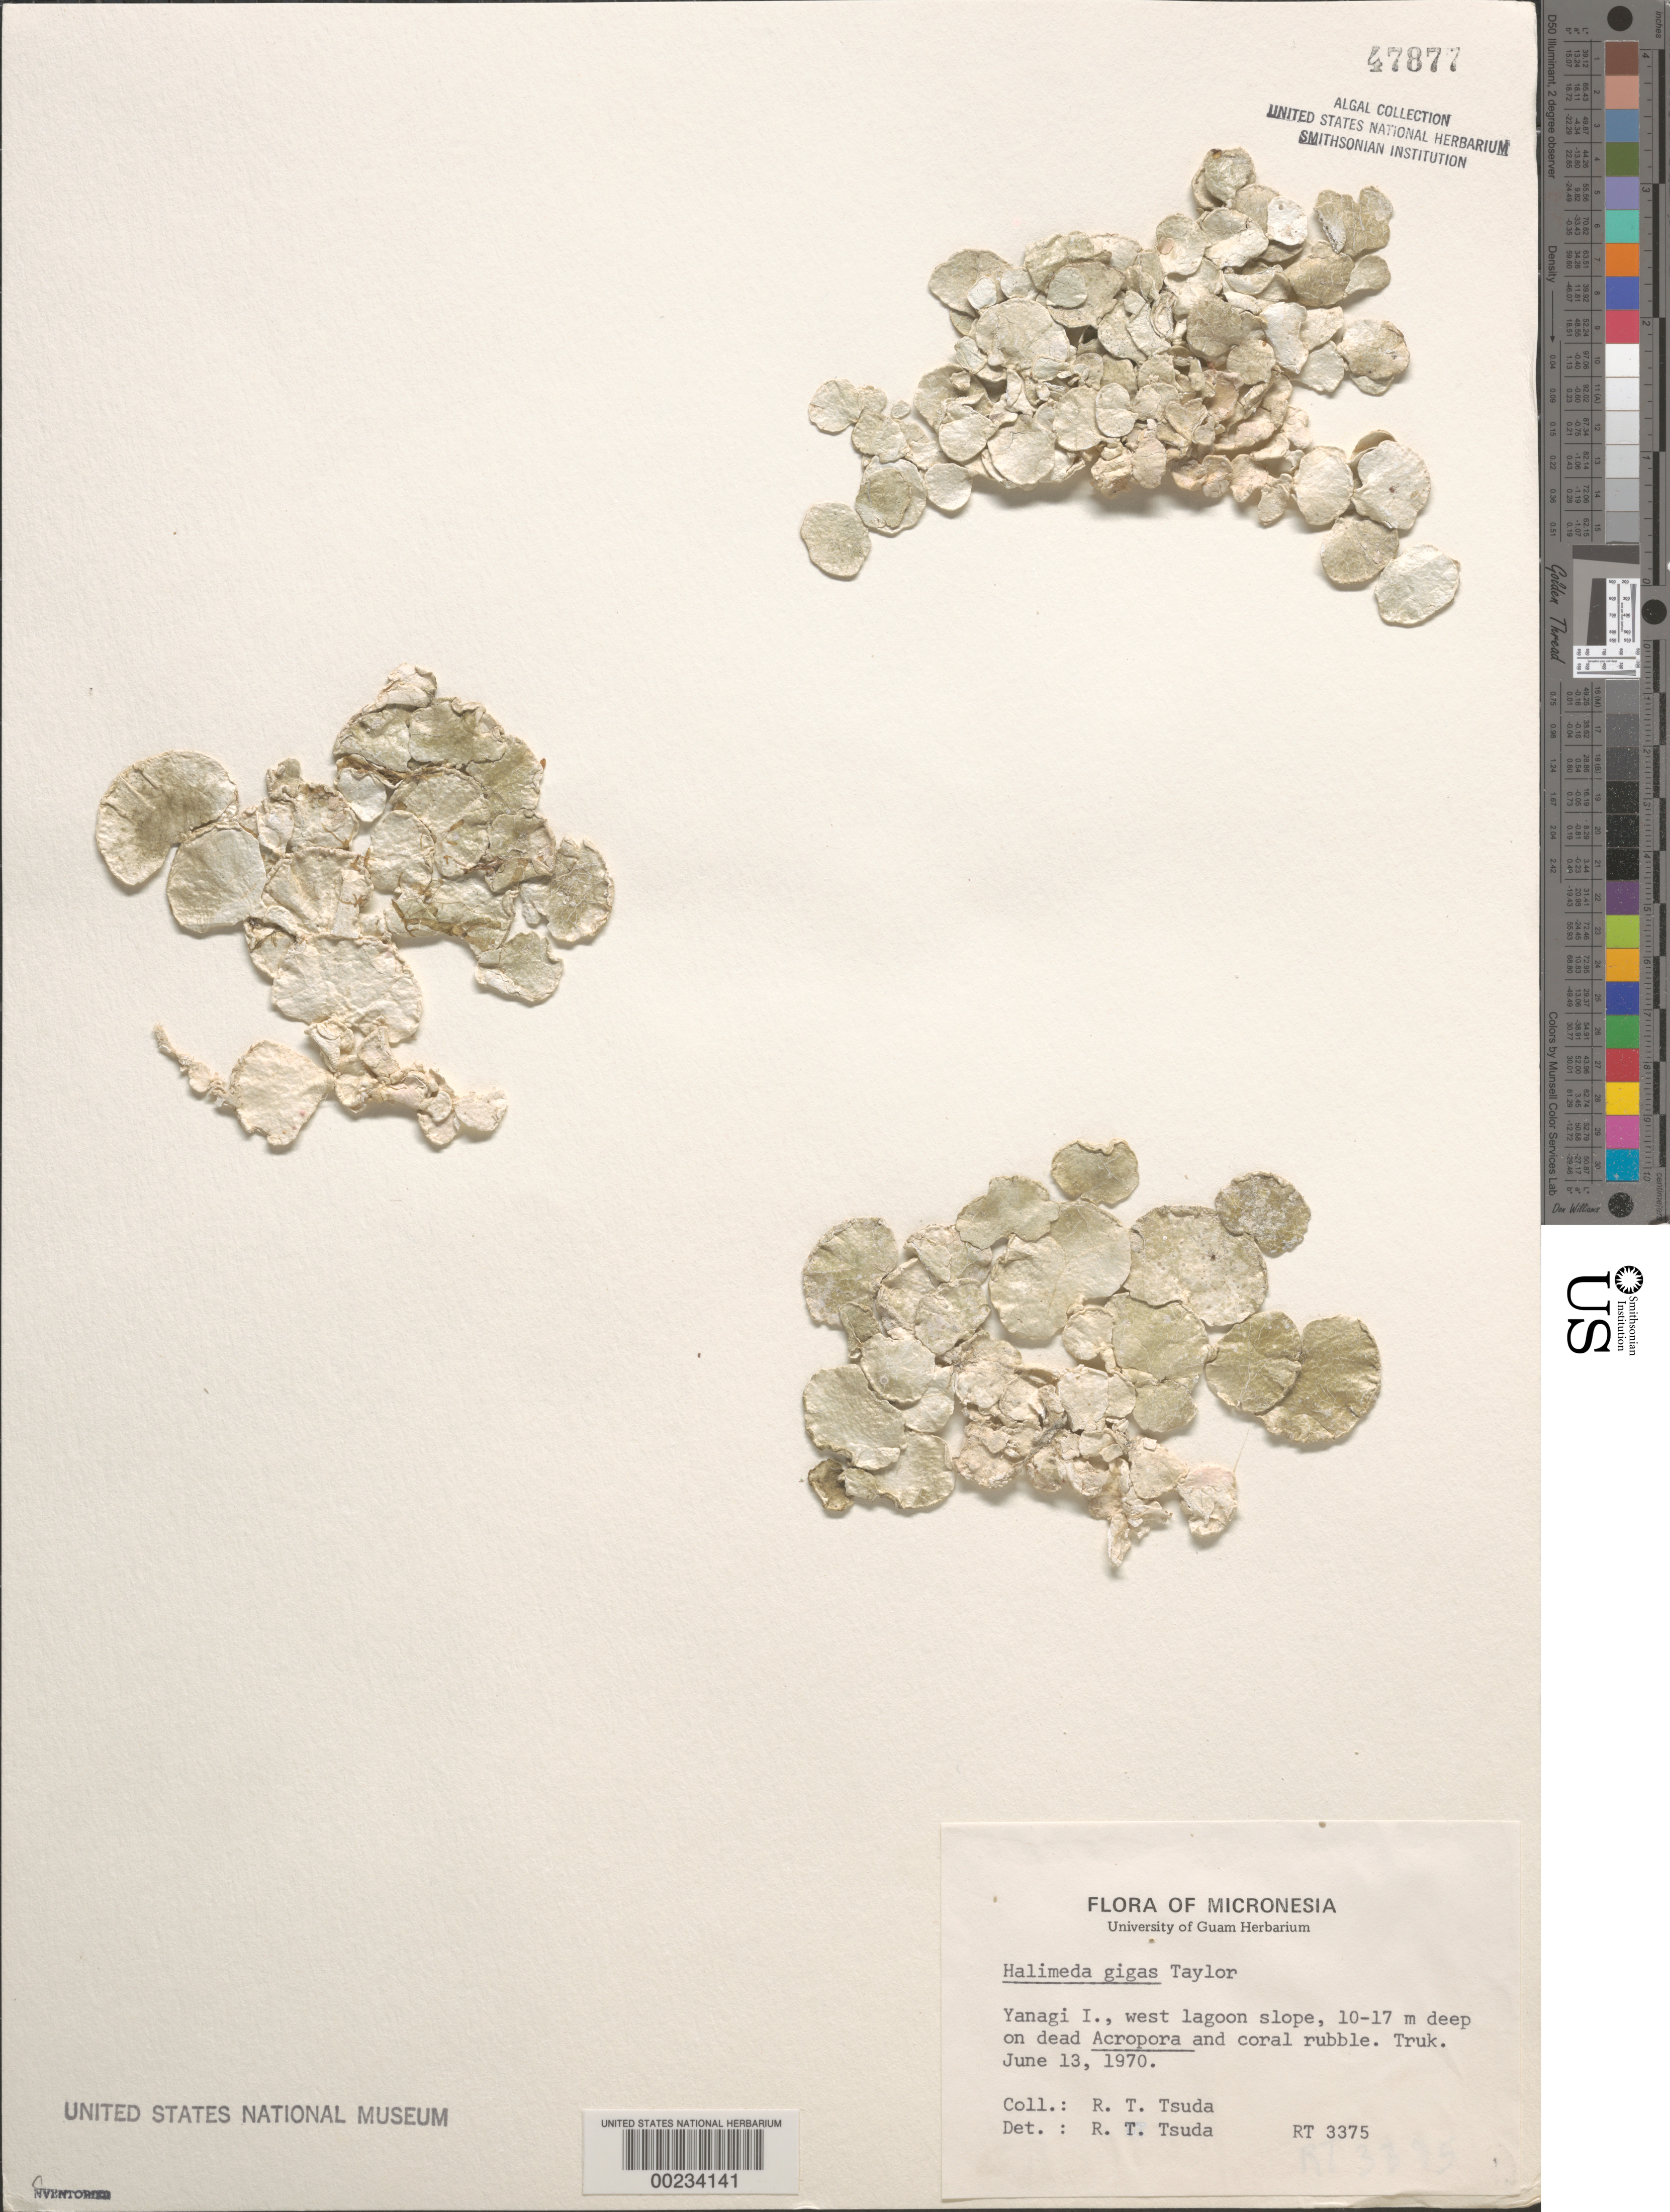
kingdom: Plantae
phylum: Chlorophyta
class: Ulvophyceae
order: Bryopsidales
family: Halimedaceae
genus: Halimeda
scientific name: Halimeda gigas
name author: W.R. Taylor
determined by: Tsuda, R. T.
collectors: R. Tsuda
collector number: Rt 3375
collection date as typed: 13 Jun 1970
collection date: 1970-06-13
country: Micronesia, Federated States of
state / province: Truk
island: Truk (Chuuk) Is.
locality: Yanagi Islet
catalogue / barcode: US 47877